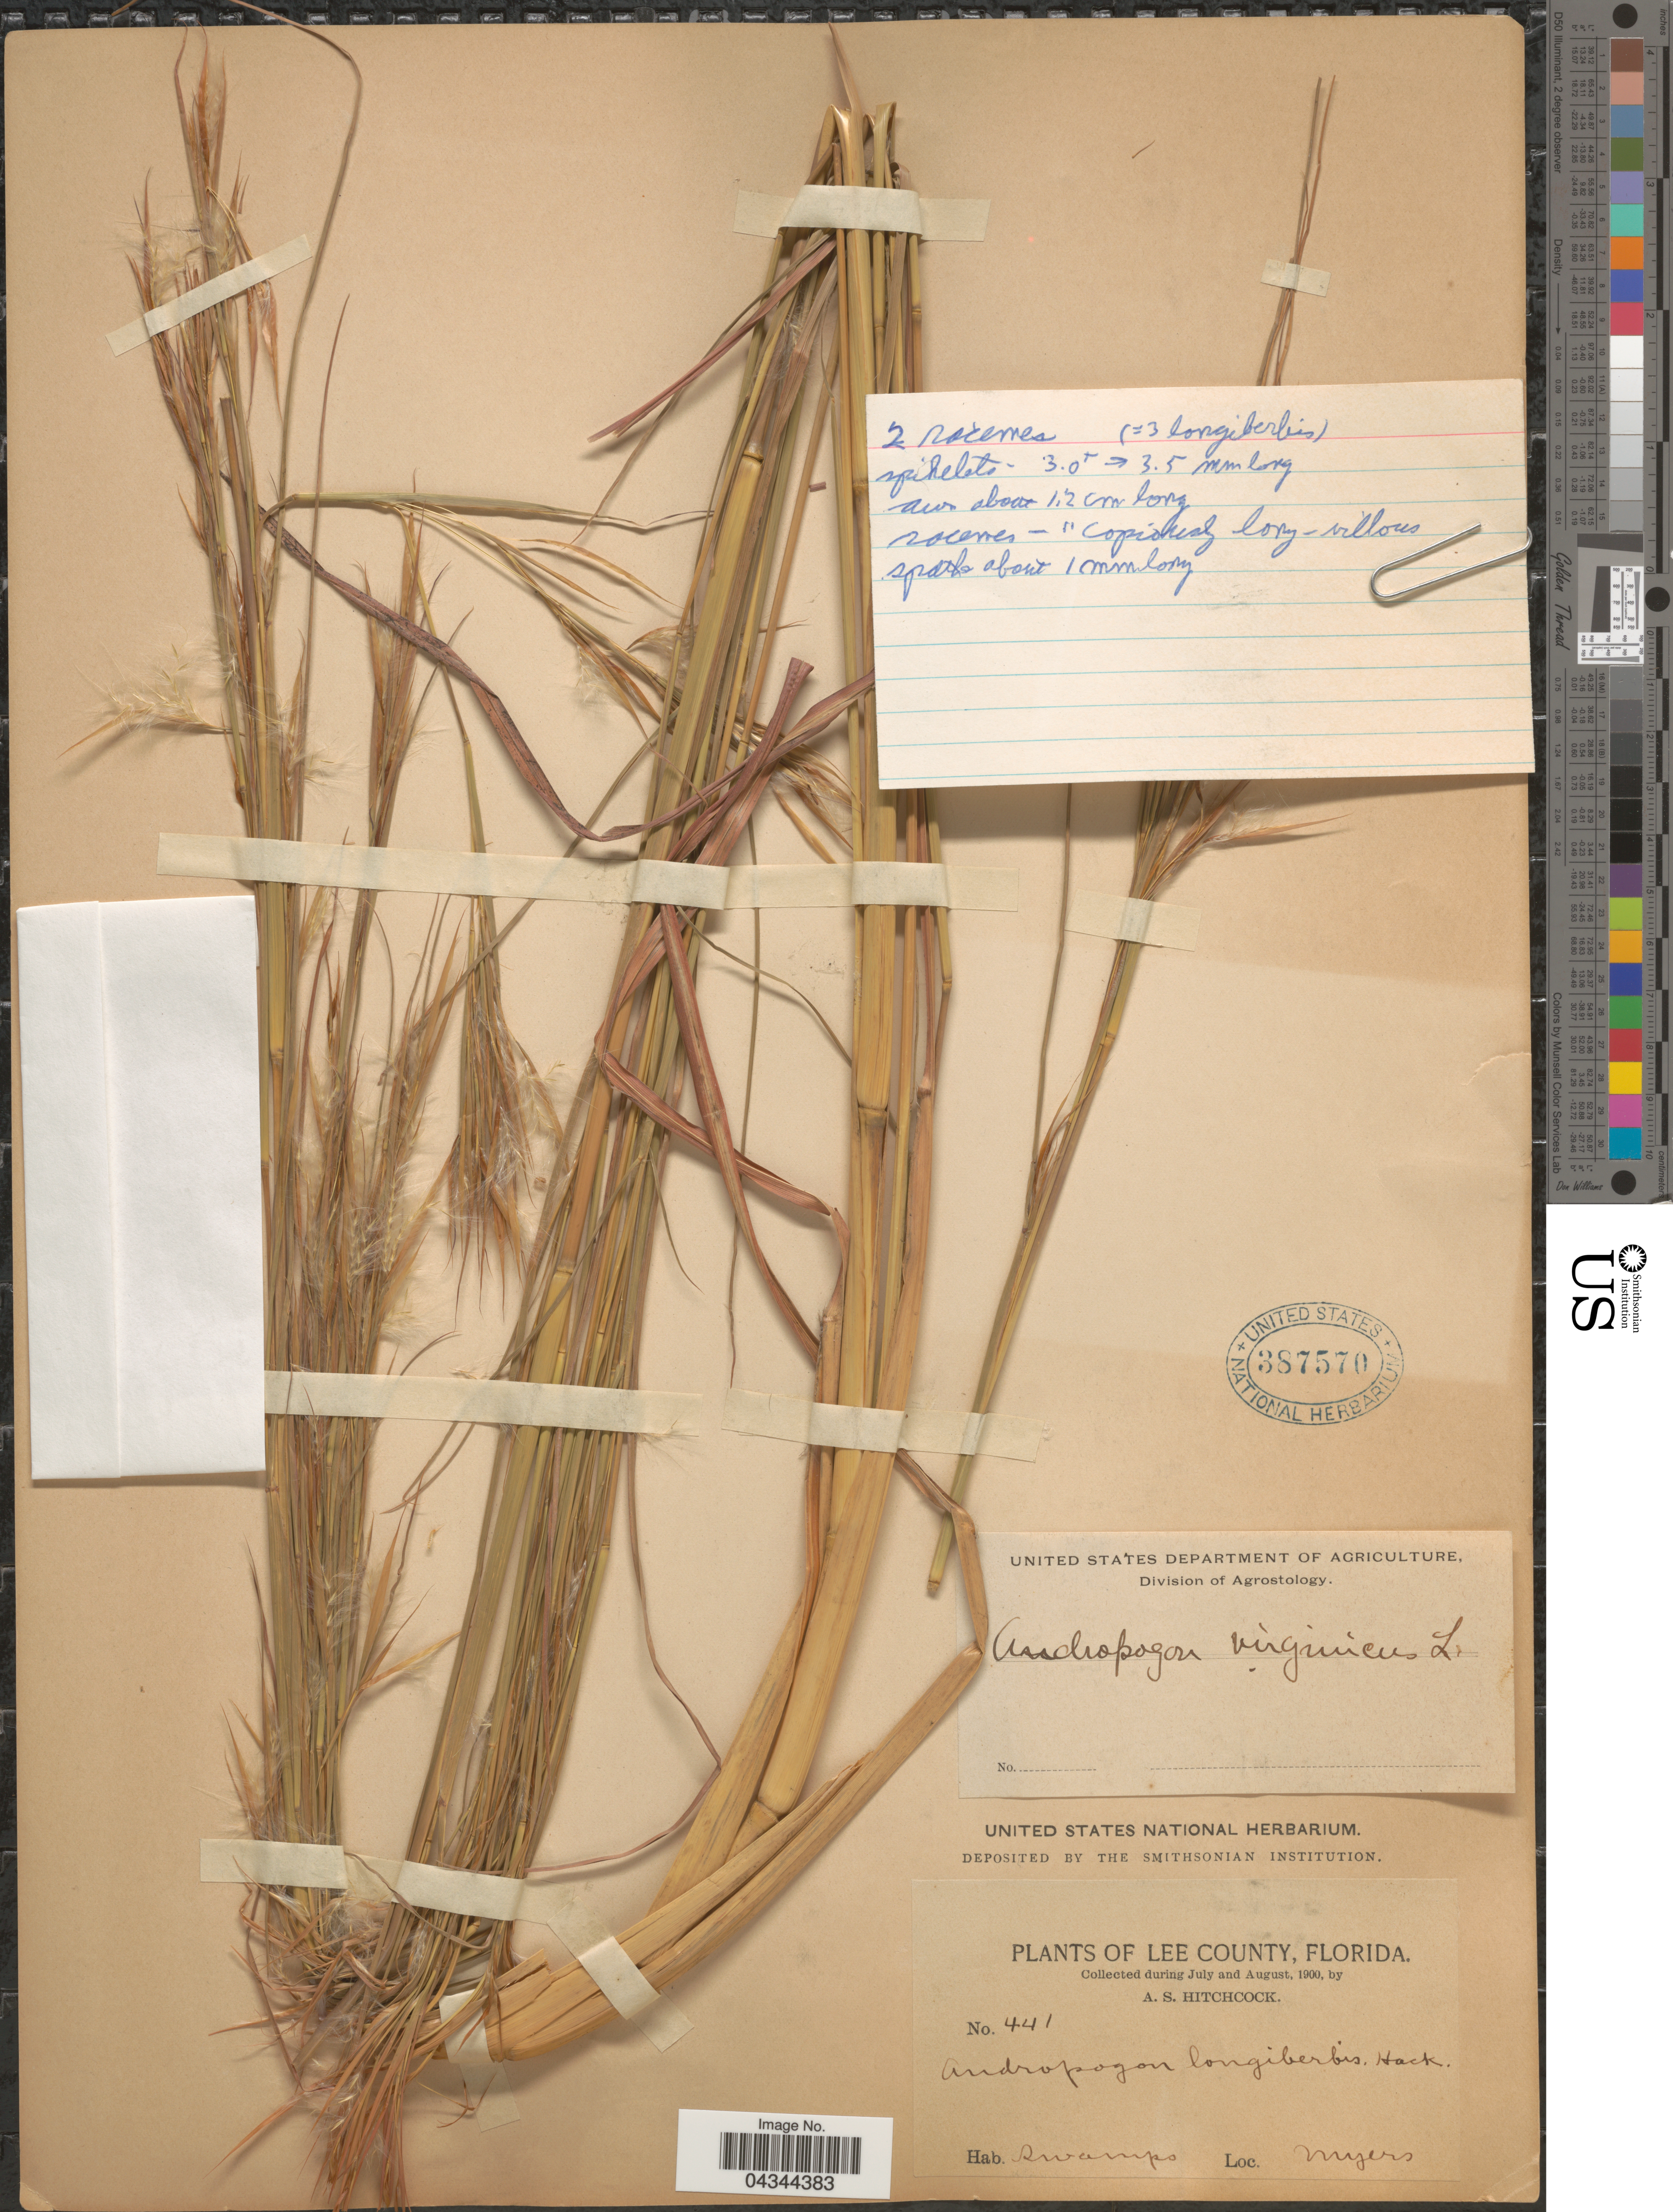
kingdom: Plantae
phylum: Tracheophyta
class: Liliopsida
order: Poales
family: Poaceae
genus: Andropogon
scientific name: Andropogon virginicus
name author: L.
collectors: Myers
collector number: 441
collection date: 1900-07/1900-08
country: United States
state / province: Florida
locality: Lee County. Myers.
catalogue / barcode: US 387570